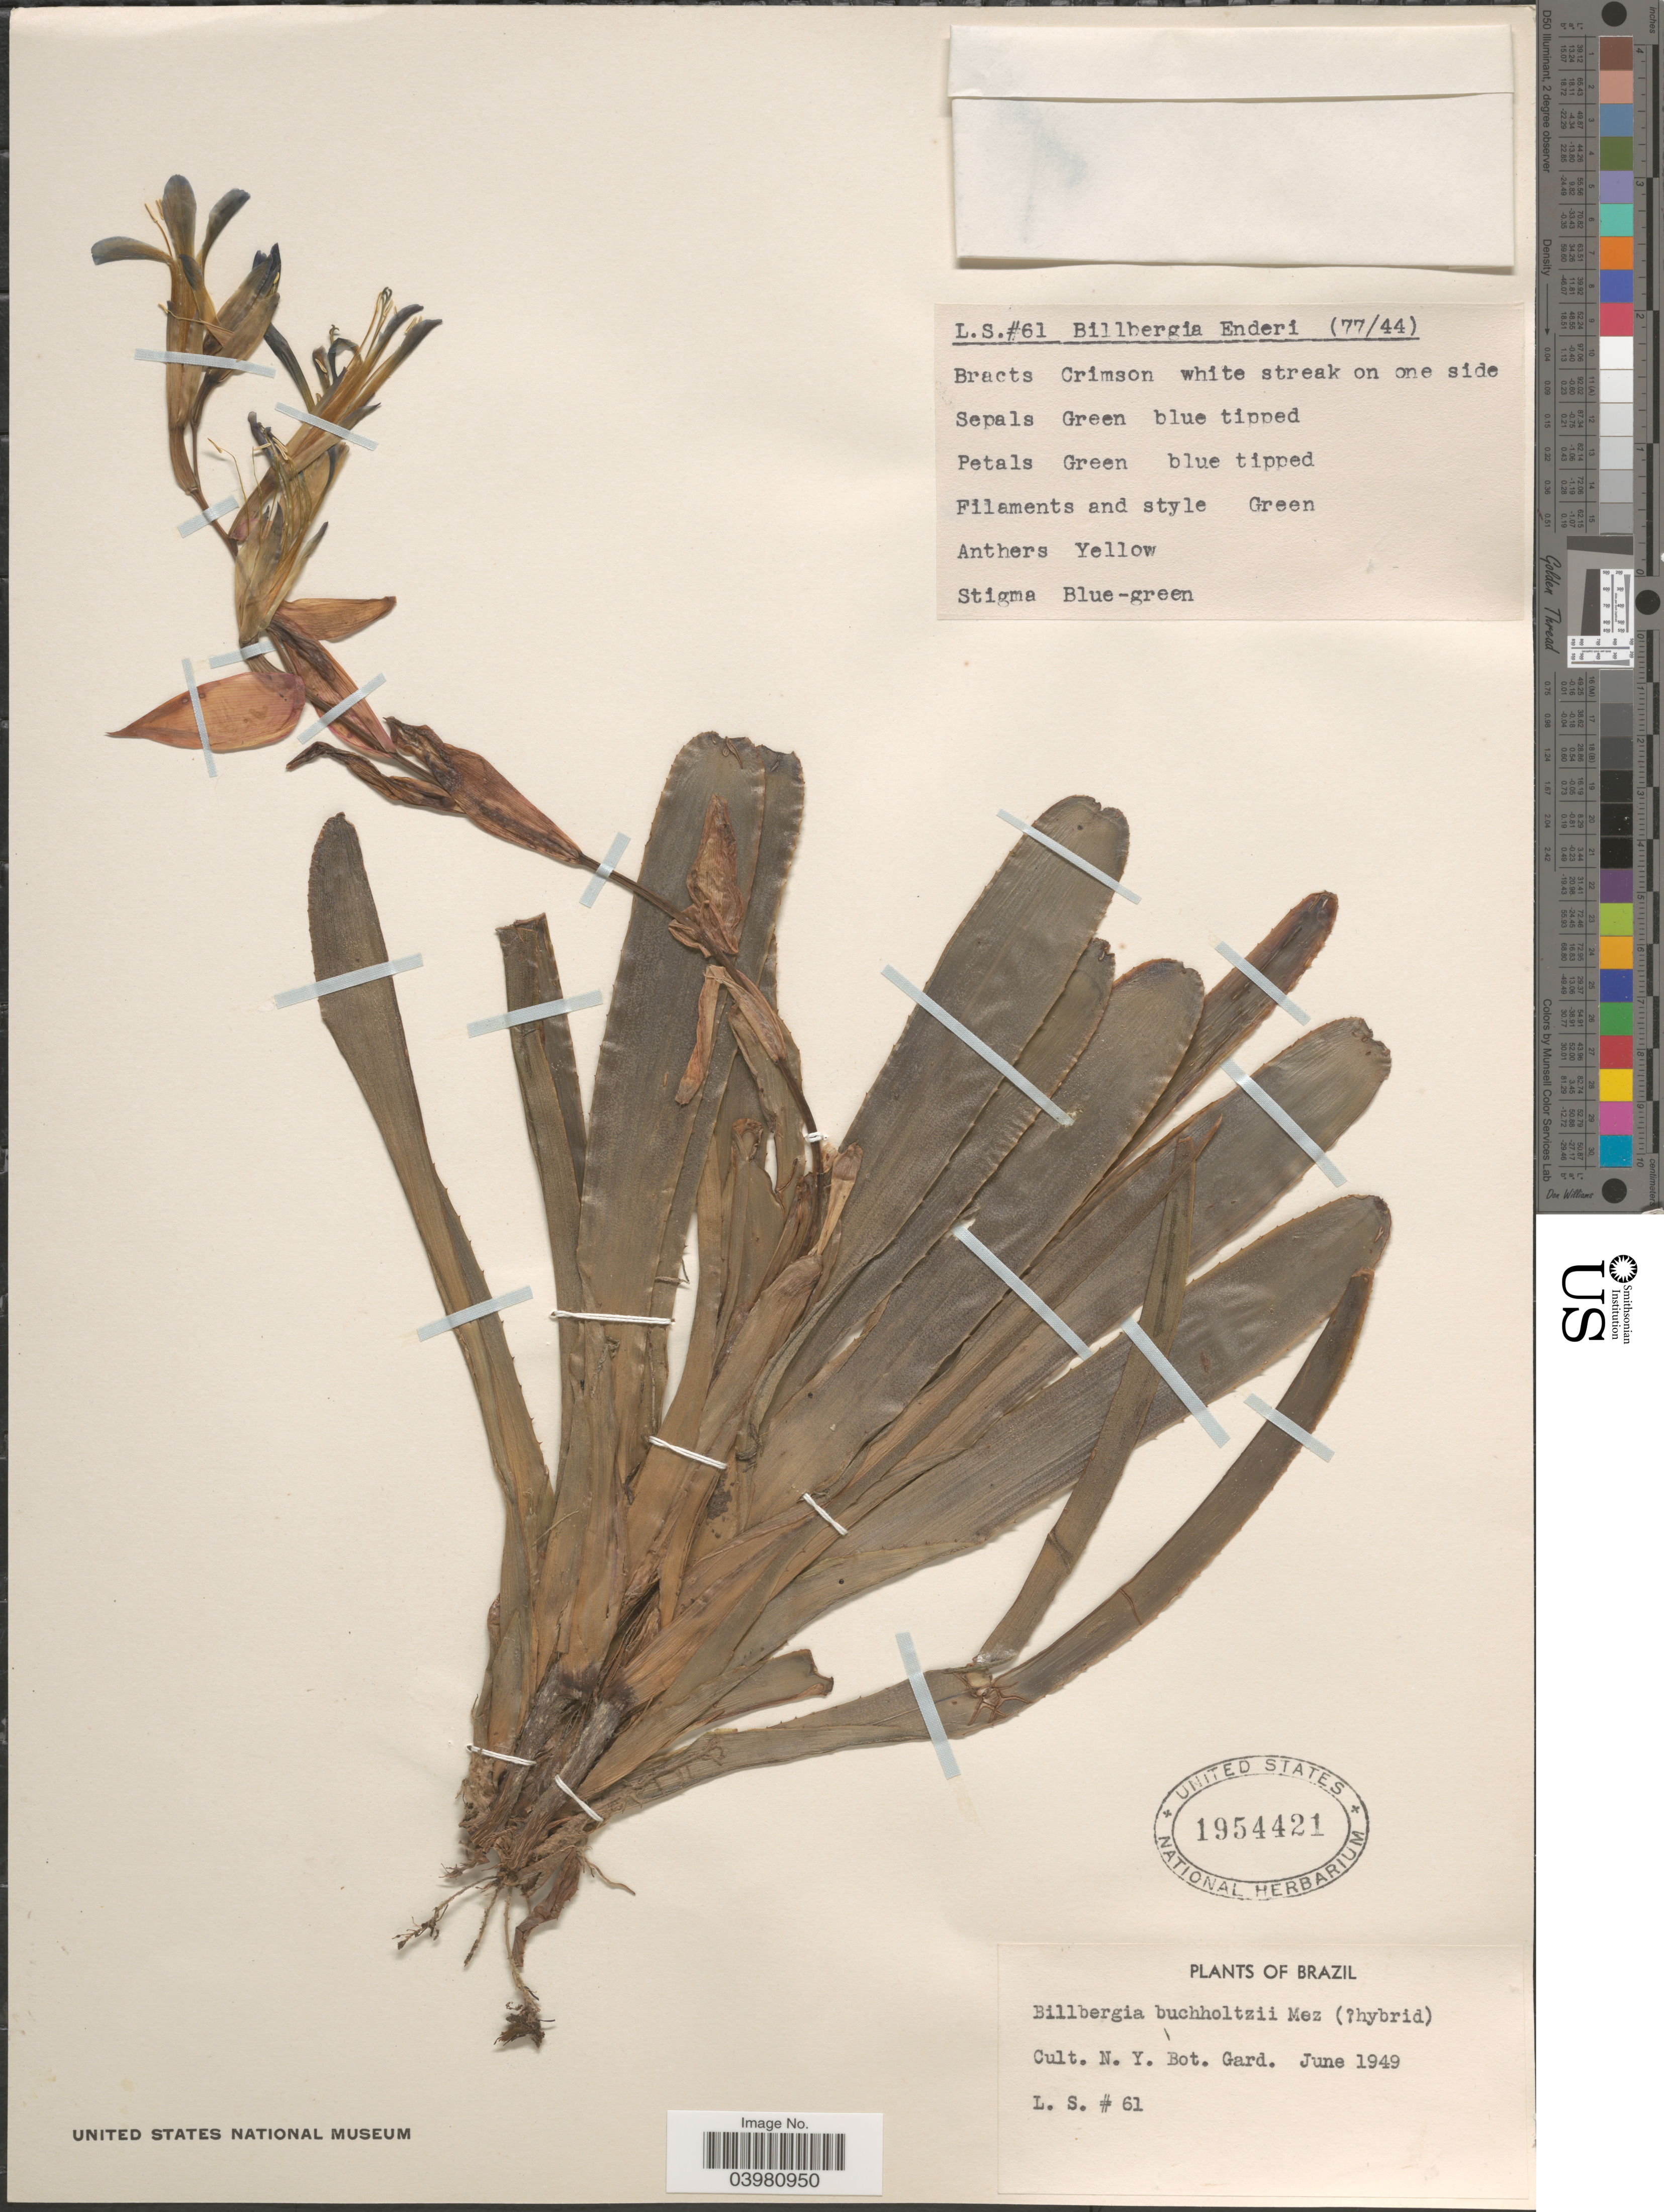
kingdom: Plantae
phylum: Tracheophyta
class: Liliopsida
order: Poales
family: Bromeliaceae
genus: Billbergia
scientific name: Billbergia buchholtzii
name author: Mez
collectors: L. S.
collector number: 61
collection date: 1949-06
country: United States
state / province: New York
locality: Cult. N.Y. Bot. Gard.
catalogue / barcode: US 1954421